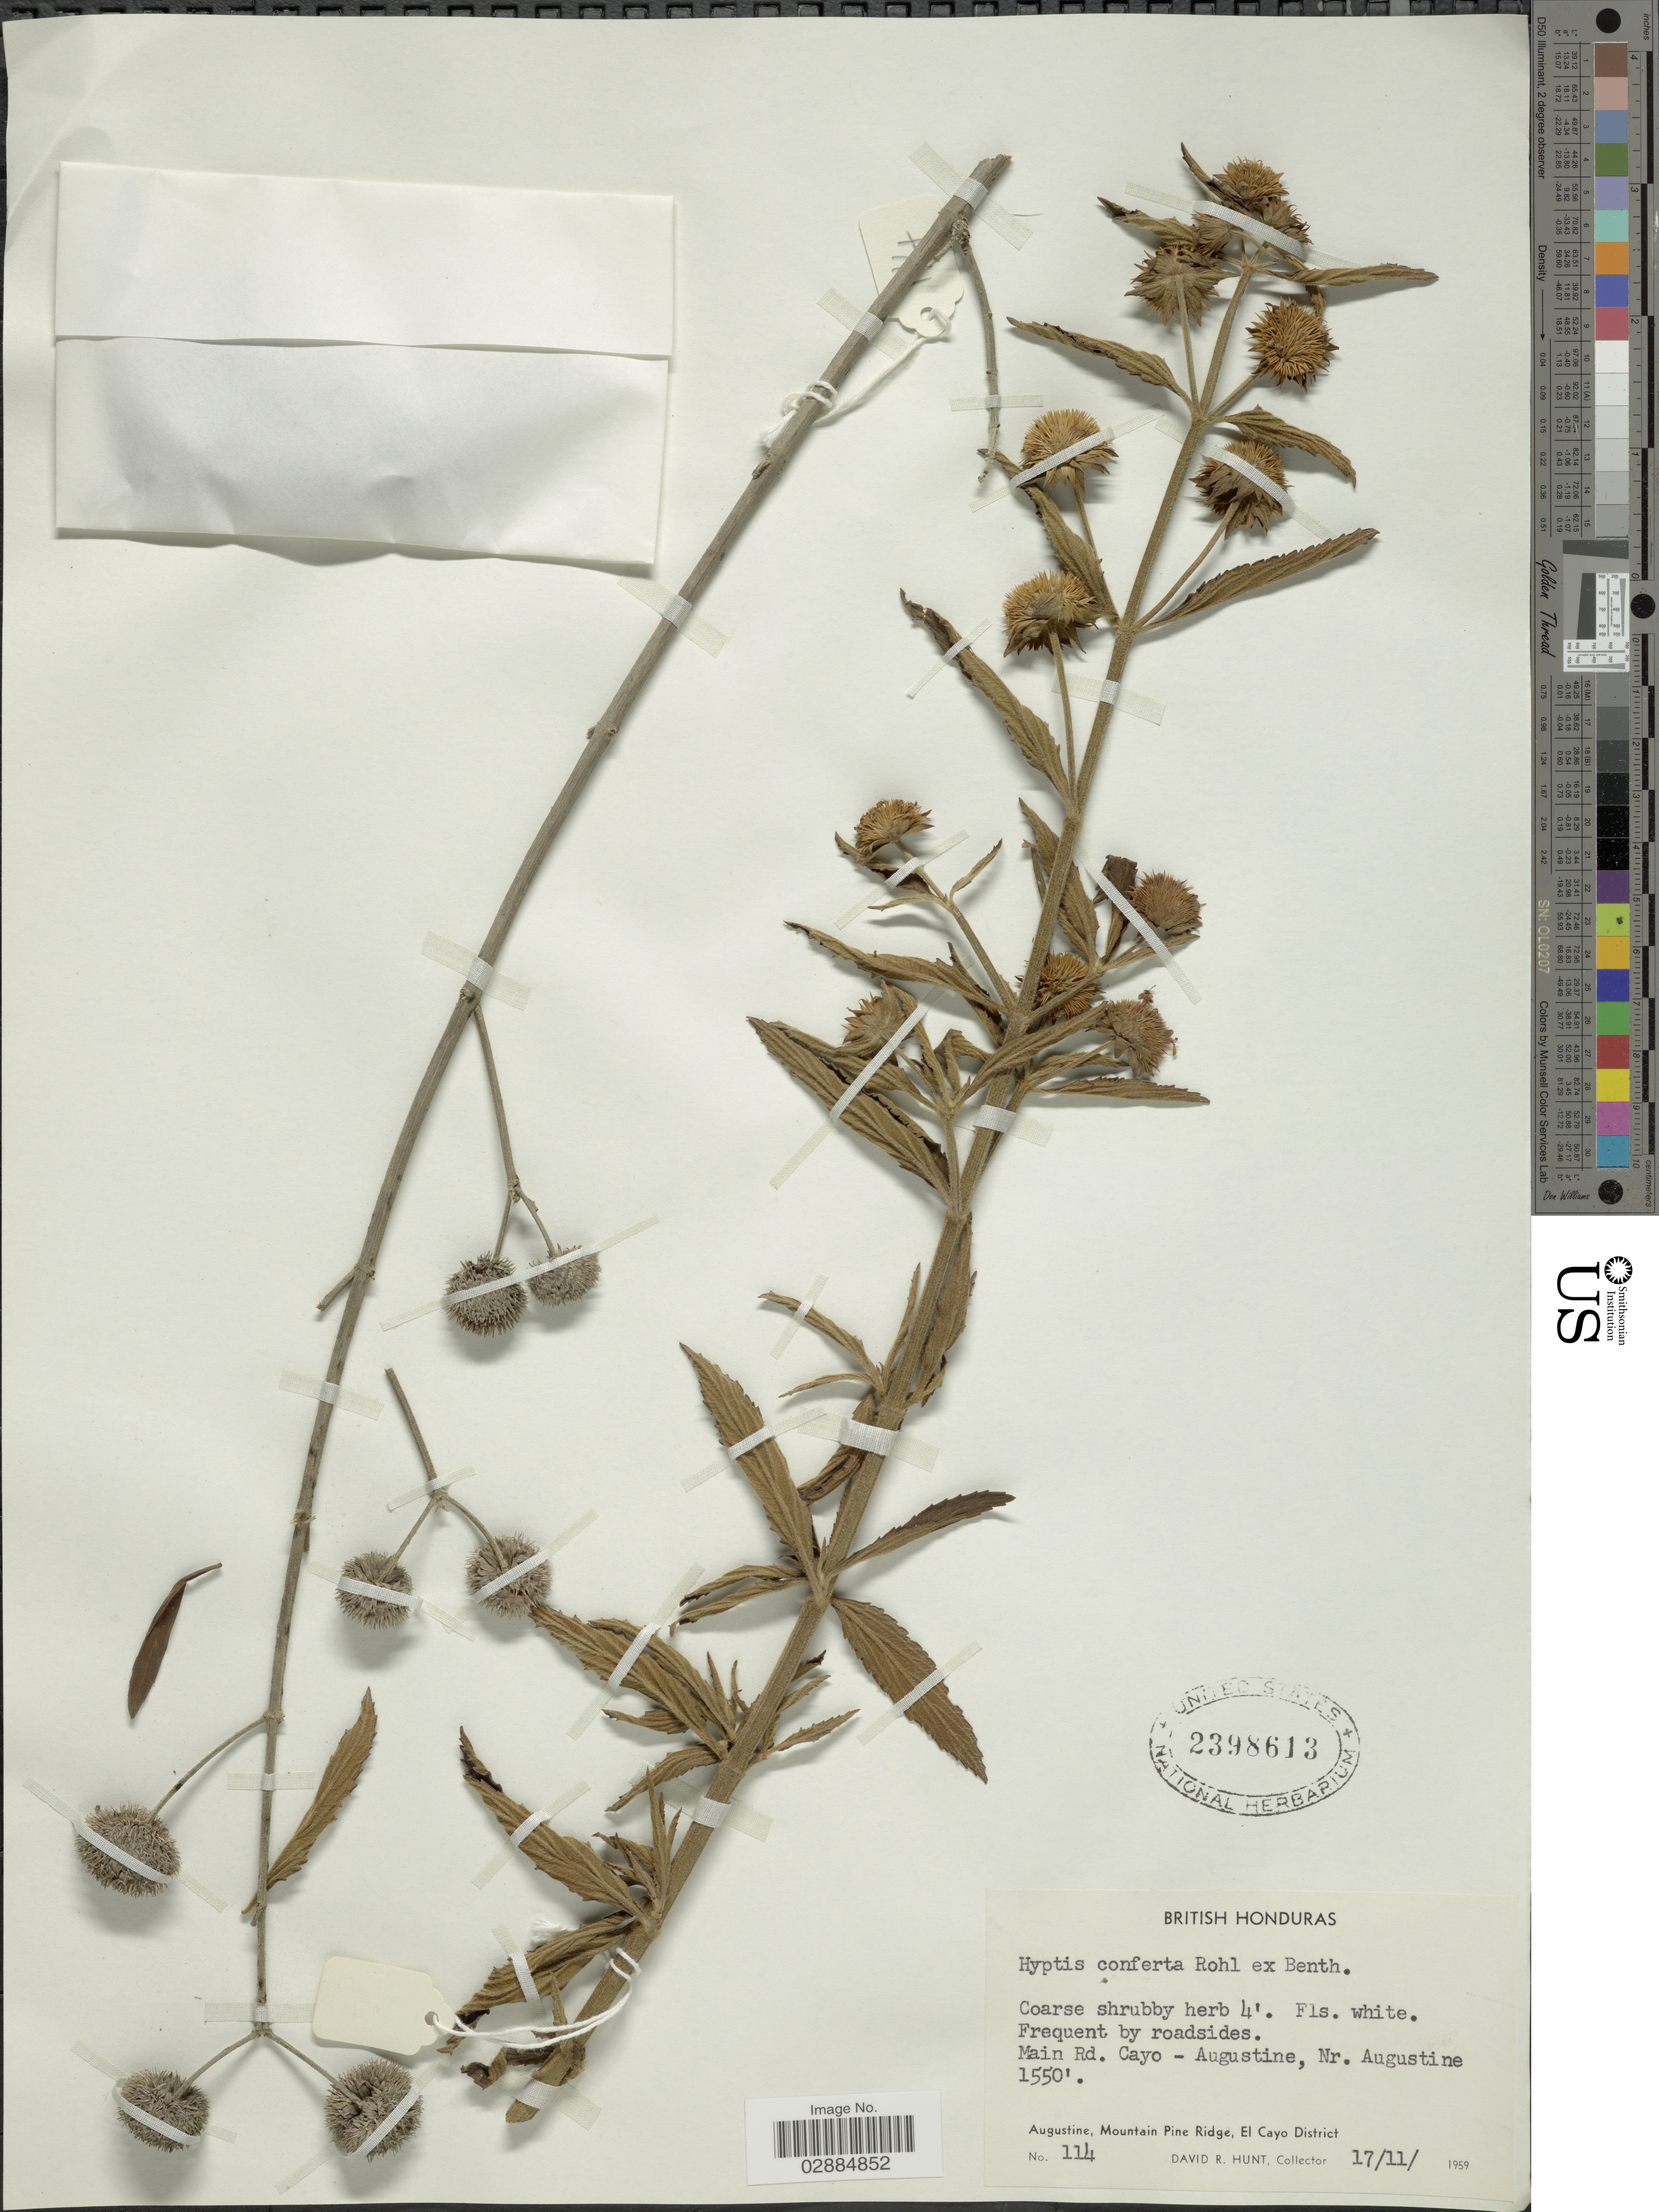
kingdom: Plantae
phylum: Tracheophyta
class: Magnoliopsida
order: Lamiales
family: Lamiaceae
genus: Hyptis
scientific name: Hyptis conferta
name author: Pohl ex Benth.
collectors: D. Hunt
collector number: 114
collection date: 1959-11-17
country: Belize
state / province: Cayo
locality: British Honduras, Main Rd. Cayo - Augustine, Nr. Augustine, Mountain Pine Ridge, El Cayo District.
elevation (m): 472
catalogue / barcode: US 2398613